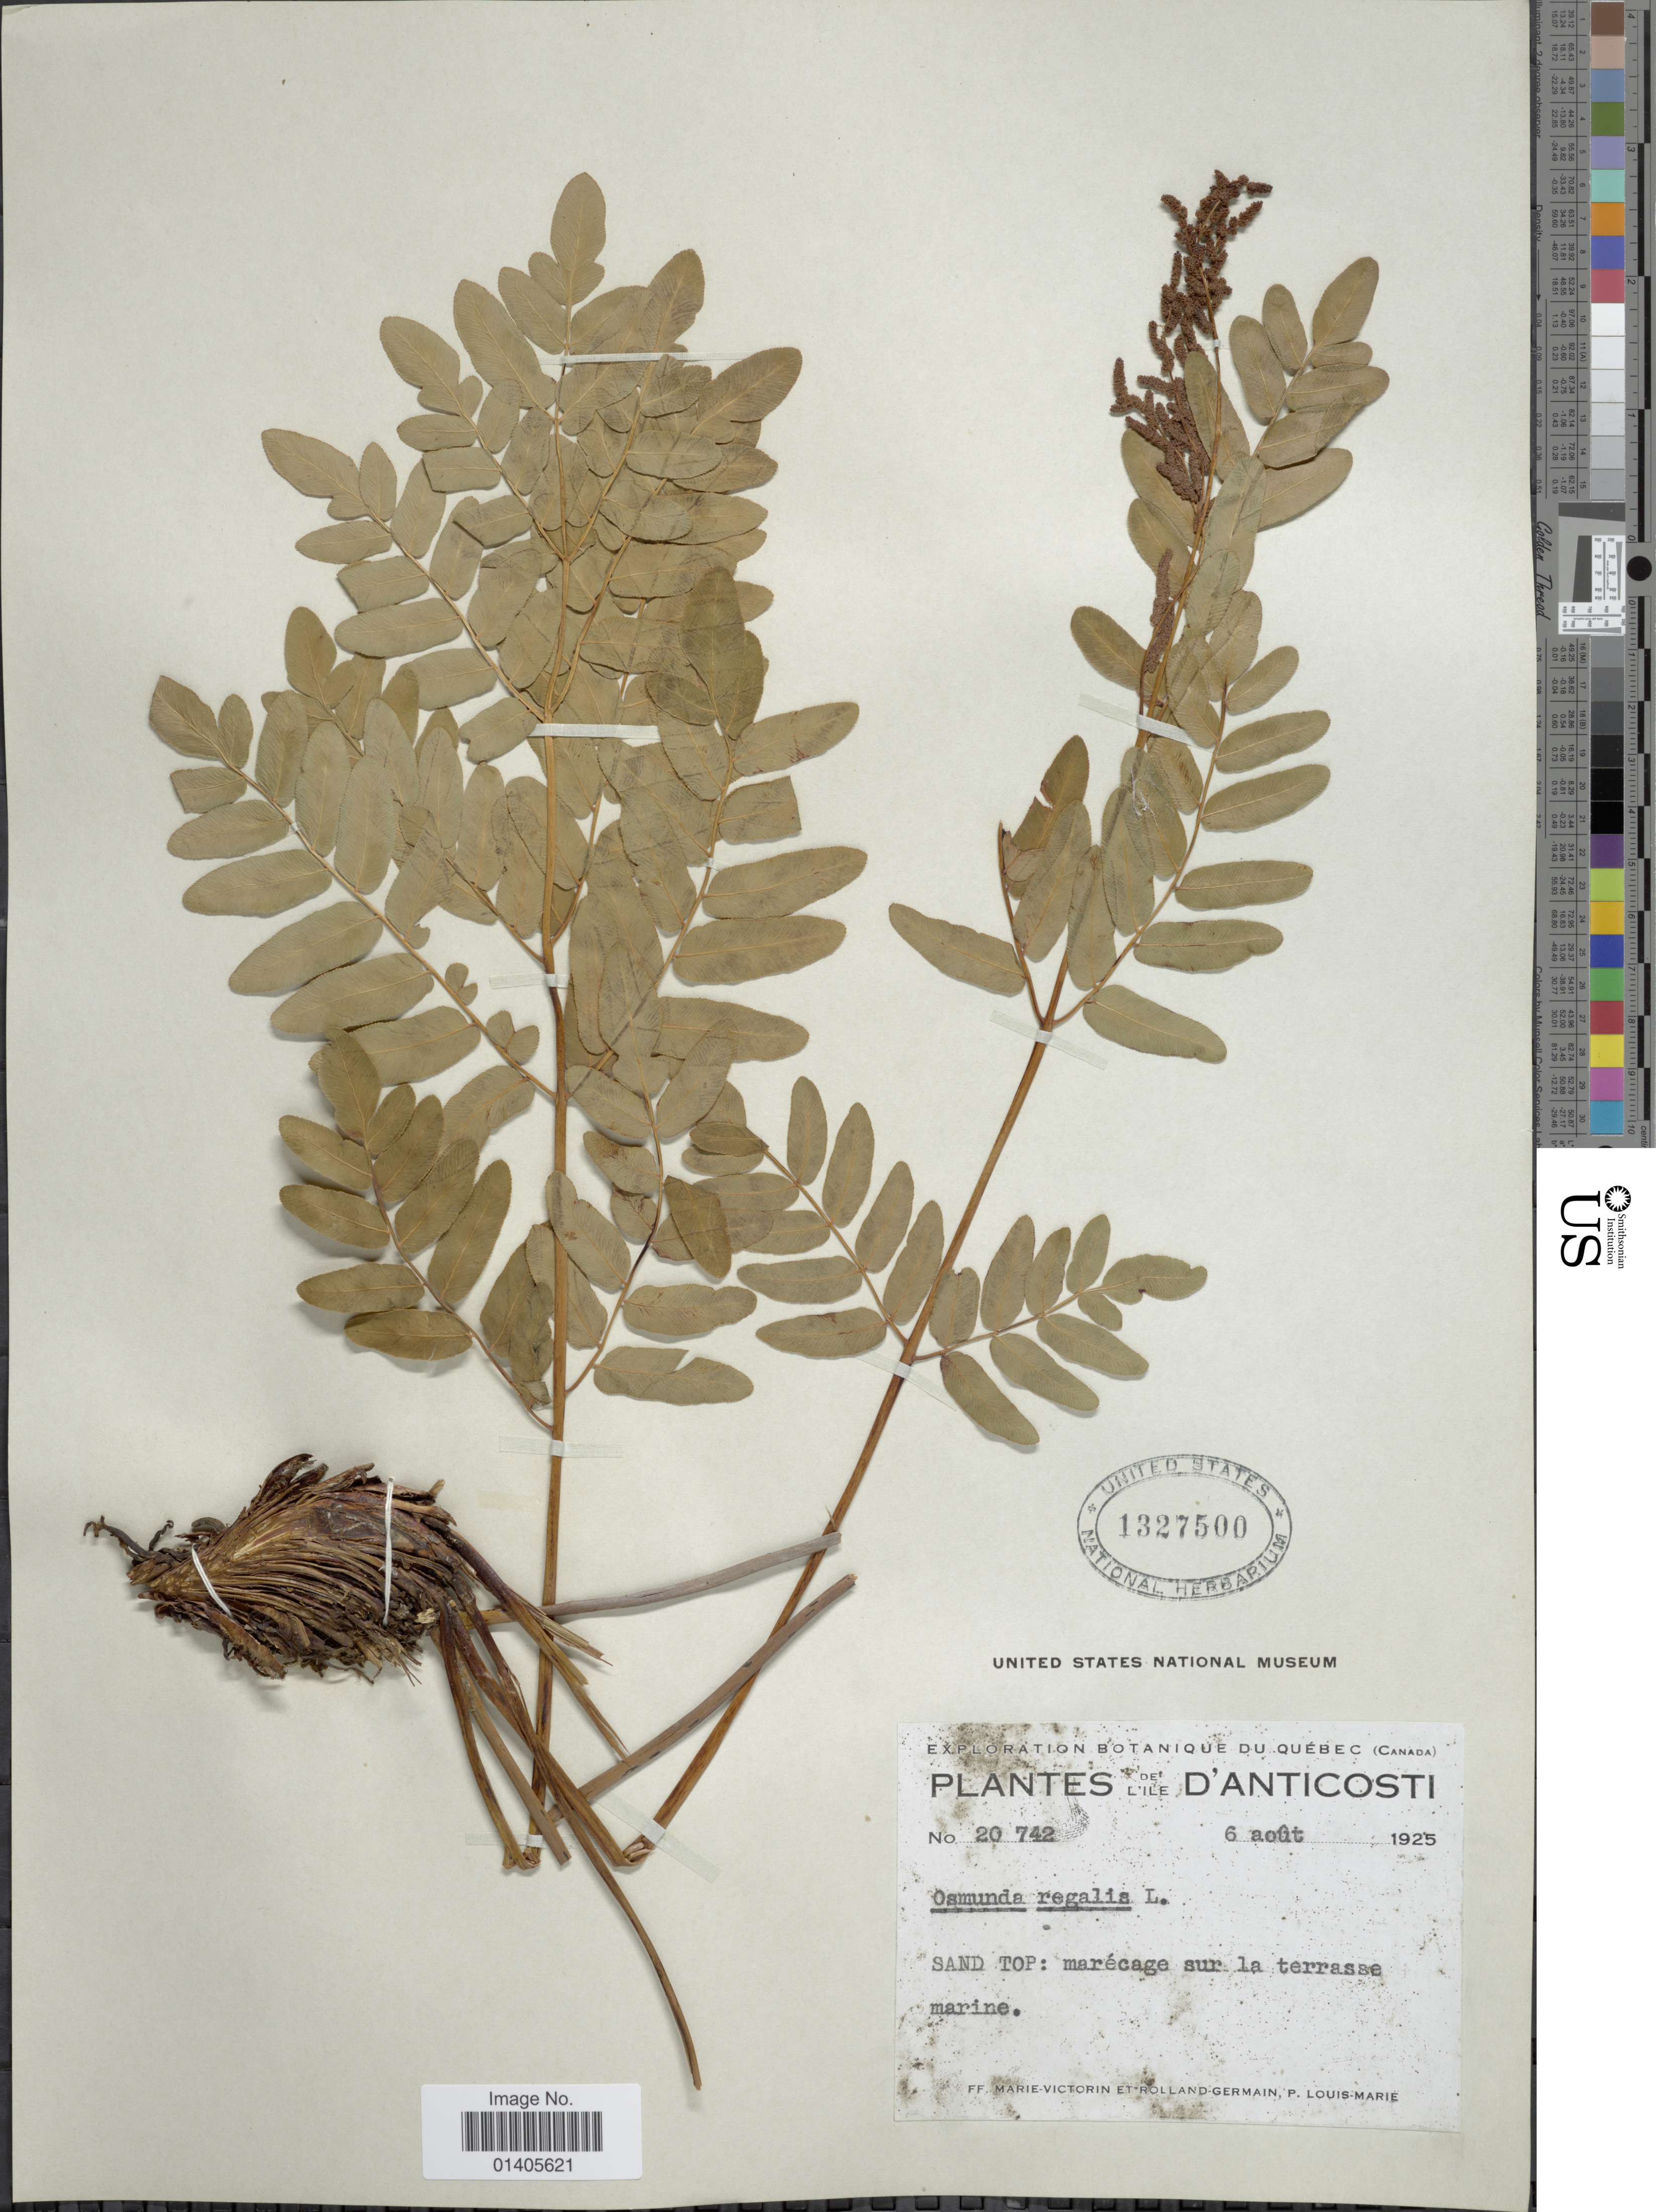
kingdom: Plantae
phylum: Tracheophyta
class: Polypodiopsida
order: Osmundales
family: Osmundaceae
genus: Osmunda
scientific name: Osmunda regalis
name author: L.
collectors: Fr. Marie-Victorin, Rolland-Germain & L.-M. LaLonde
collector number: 20742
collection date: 1925-08-06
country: Canada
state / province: Quebec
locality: L'ile D'Anticosti, Sand Top: marécage sur la terrasse marine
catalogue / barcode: US 1327500